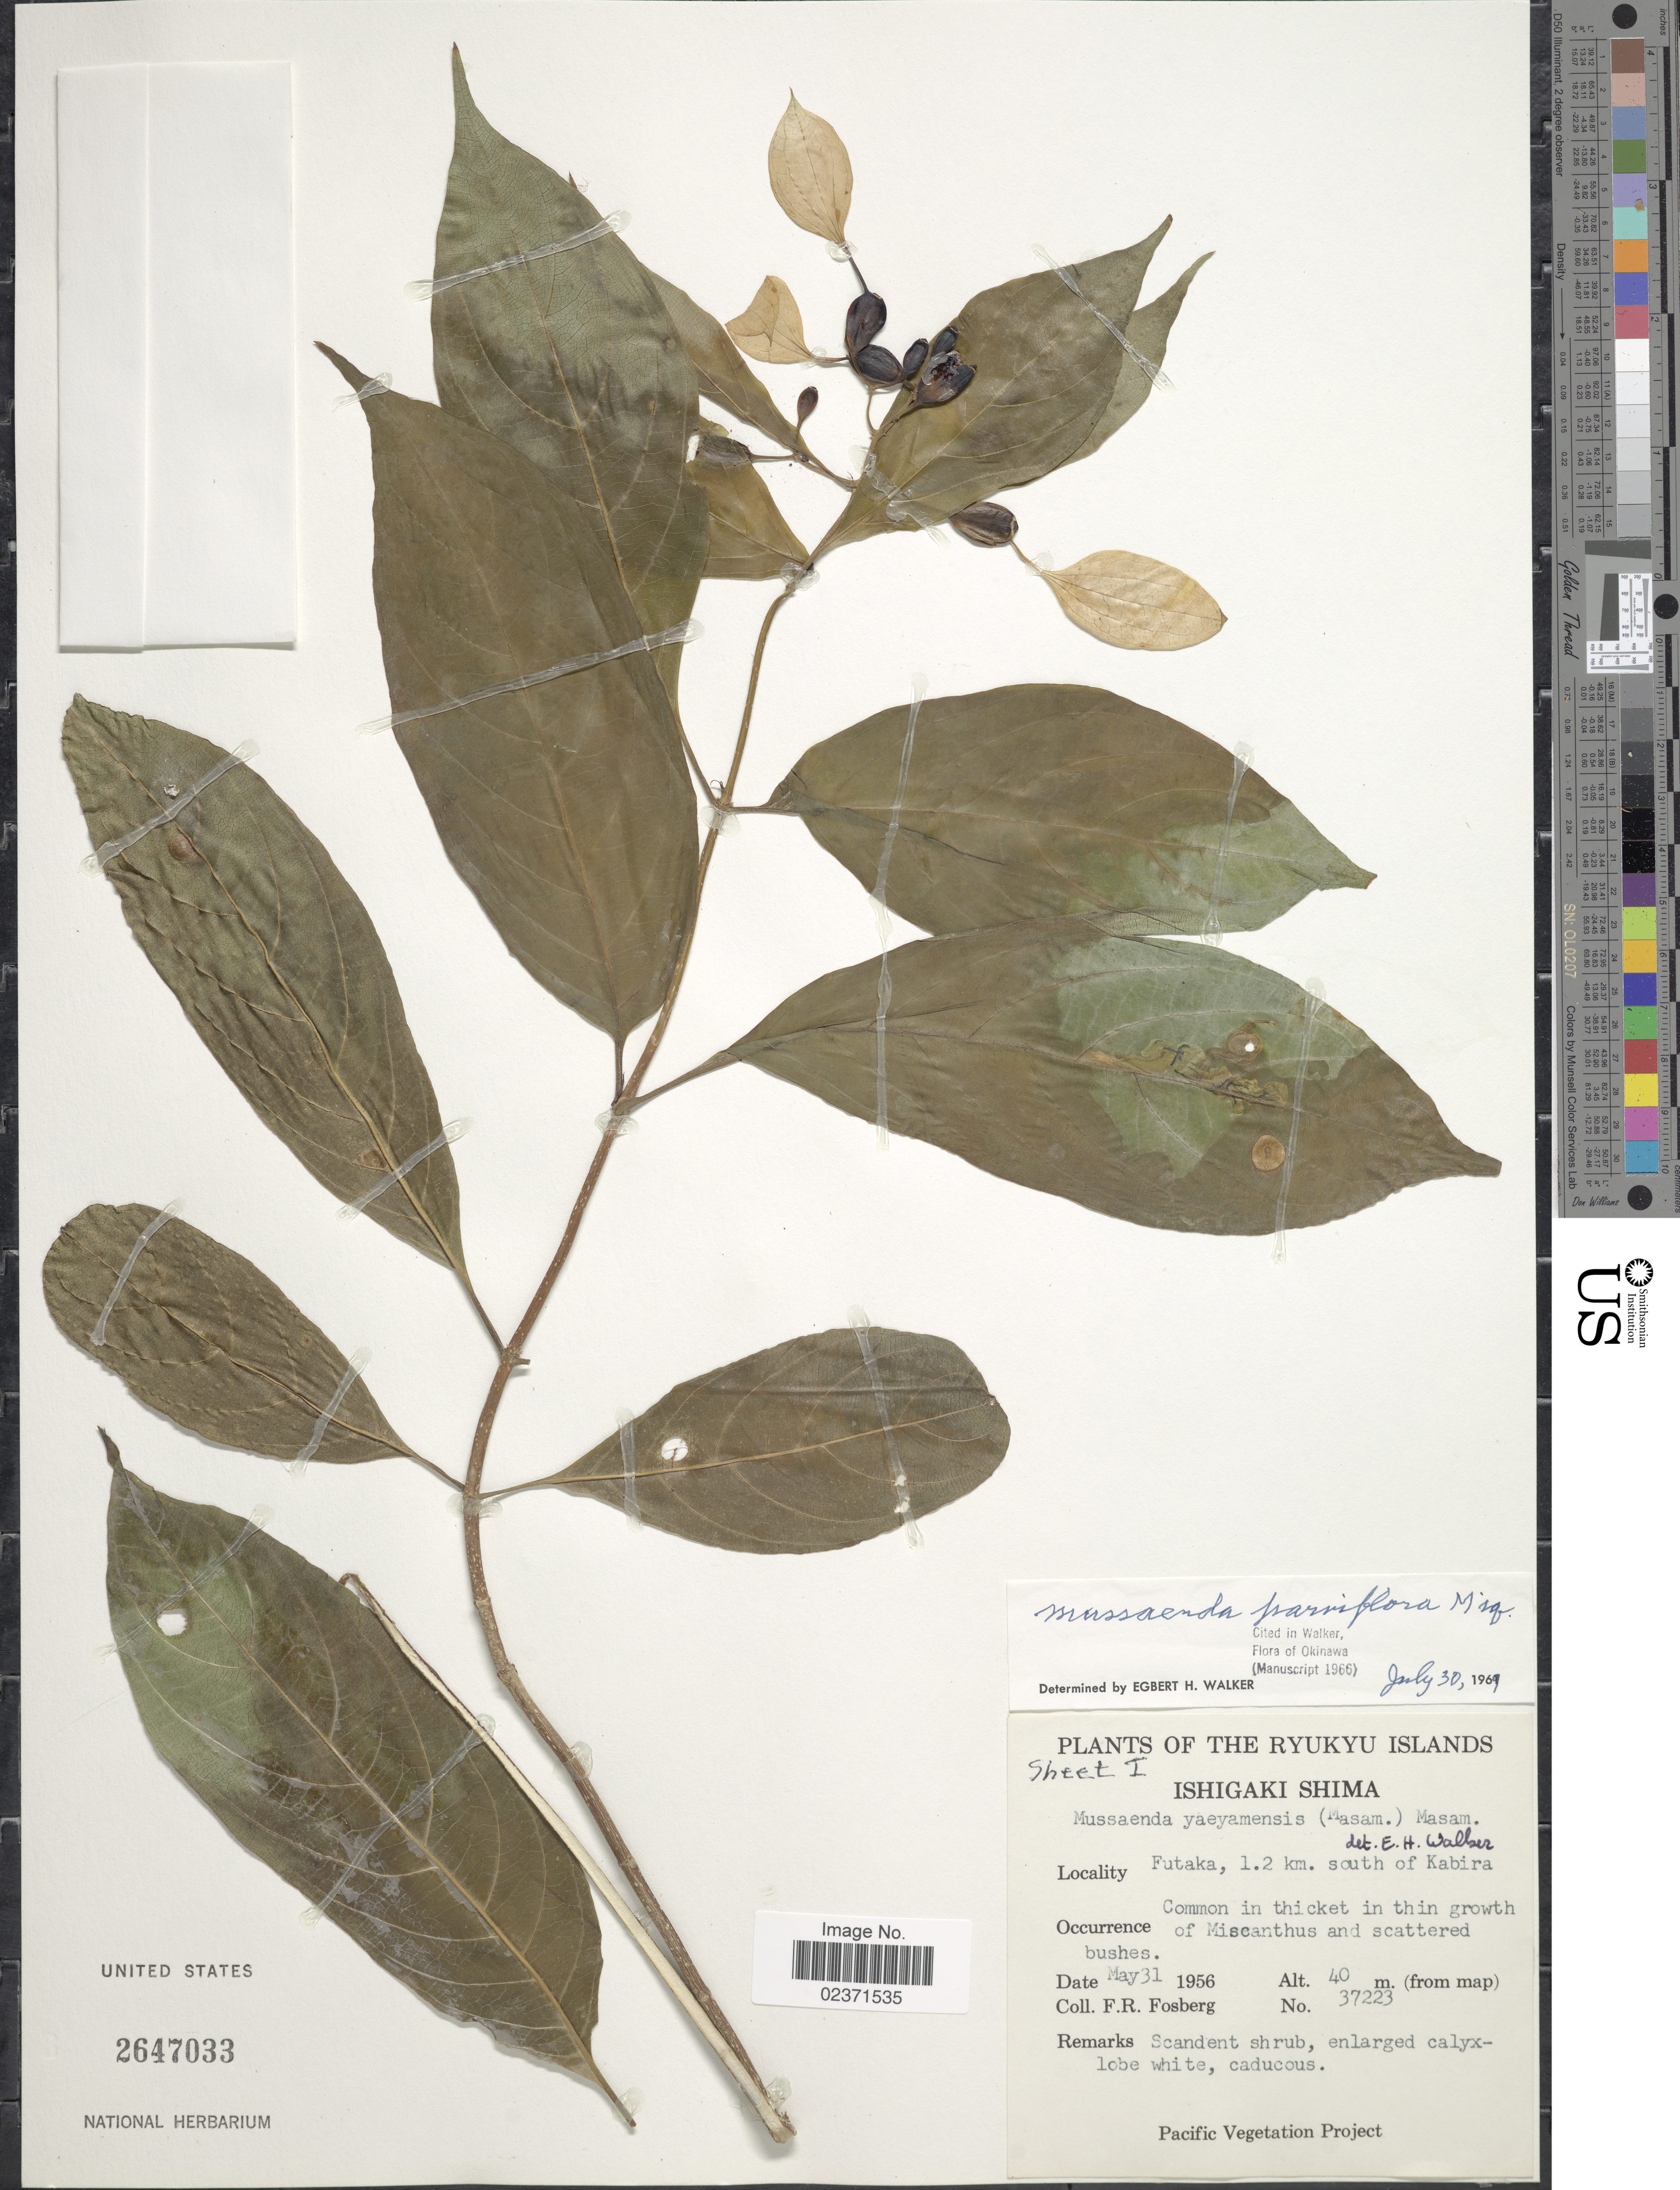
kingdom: Plantae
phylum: Tracheophyta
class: Magnoliopsida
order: Gentianales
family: Rubiaceae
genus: Mussaenda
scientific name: Mussaenda parviflora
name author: Miq.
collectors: F. R. Fosberg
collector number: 37223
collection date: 1956-05-31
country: Japan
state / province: Okinawa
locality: Ryukyu Islands. Ishigaki Shima. Futaka, 1.2 km. south of Kabira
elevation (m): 40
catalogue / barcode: US 2647033